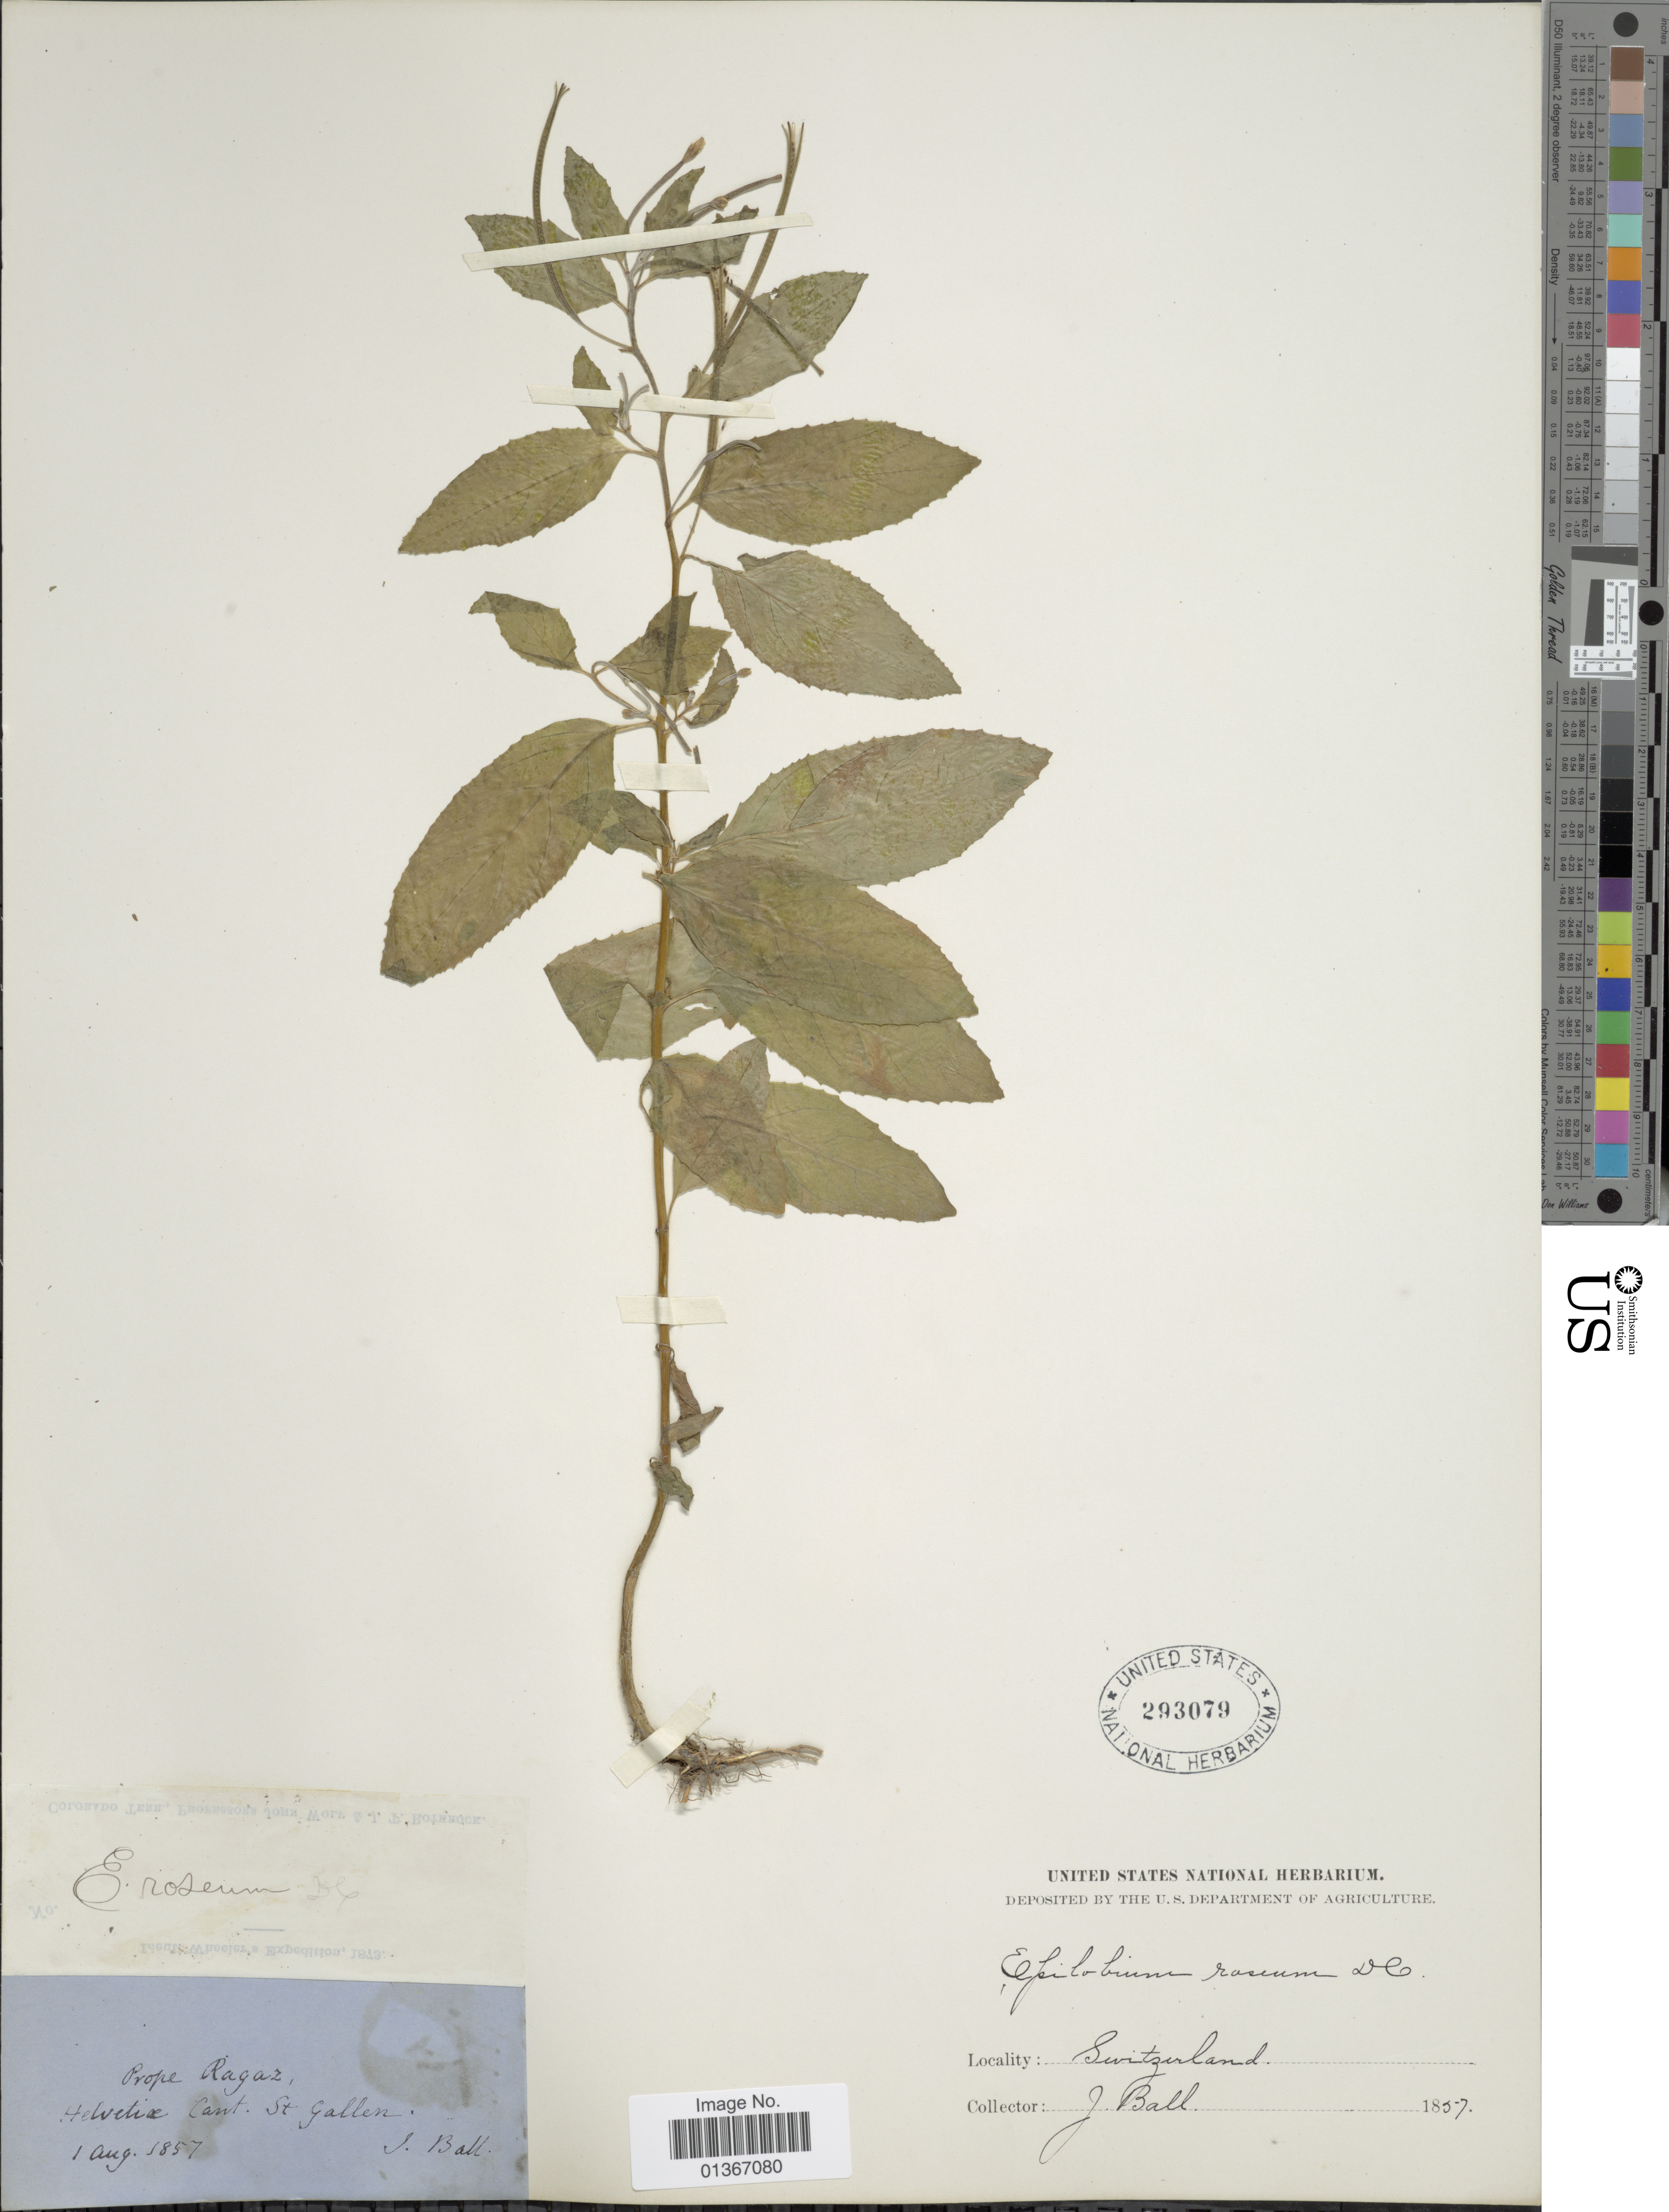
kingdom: Plantae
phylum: Tracheophyta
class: Magnoliopsida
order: Myrtales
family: Onagraceae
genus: Epilobium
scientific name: Epilobium roseum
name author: Schreb.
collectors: J. Ball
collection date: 1857-08-01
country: Switzerland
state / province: St. Gallen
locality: Prope Ragaz, Helvetiæ Cant.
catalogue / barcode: US 293079